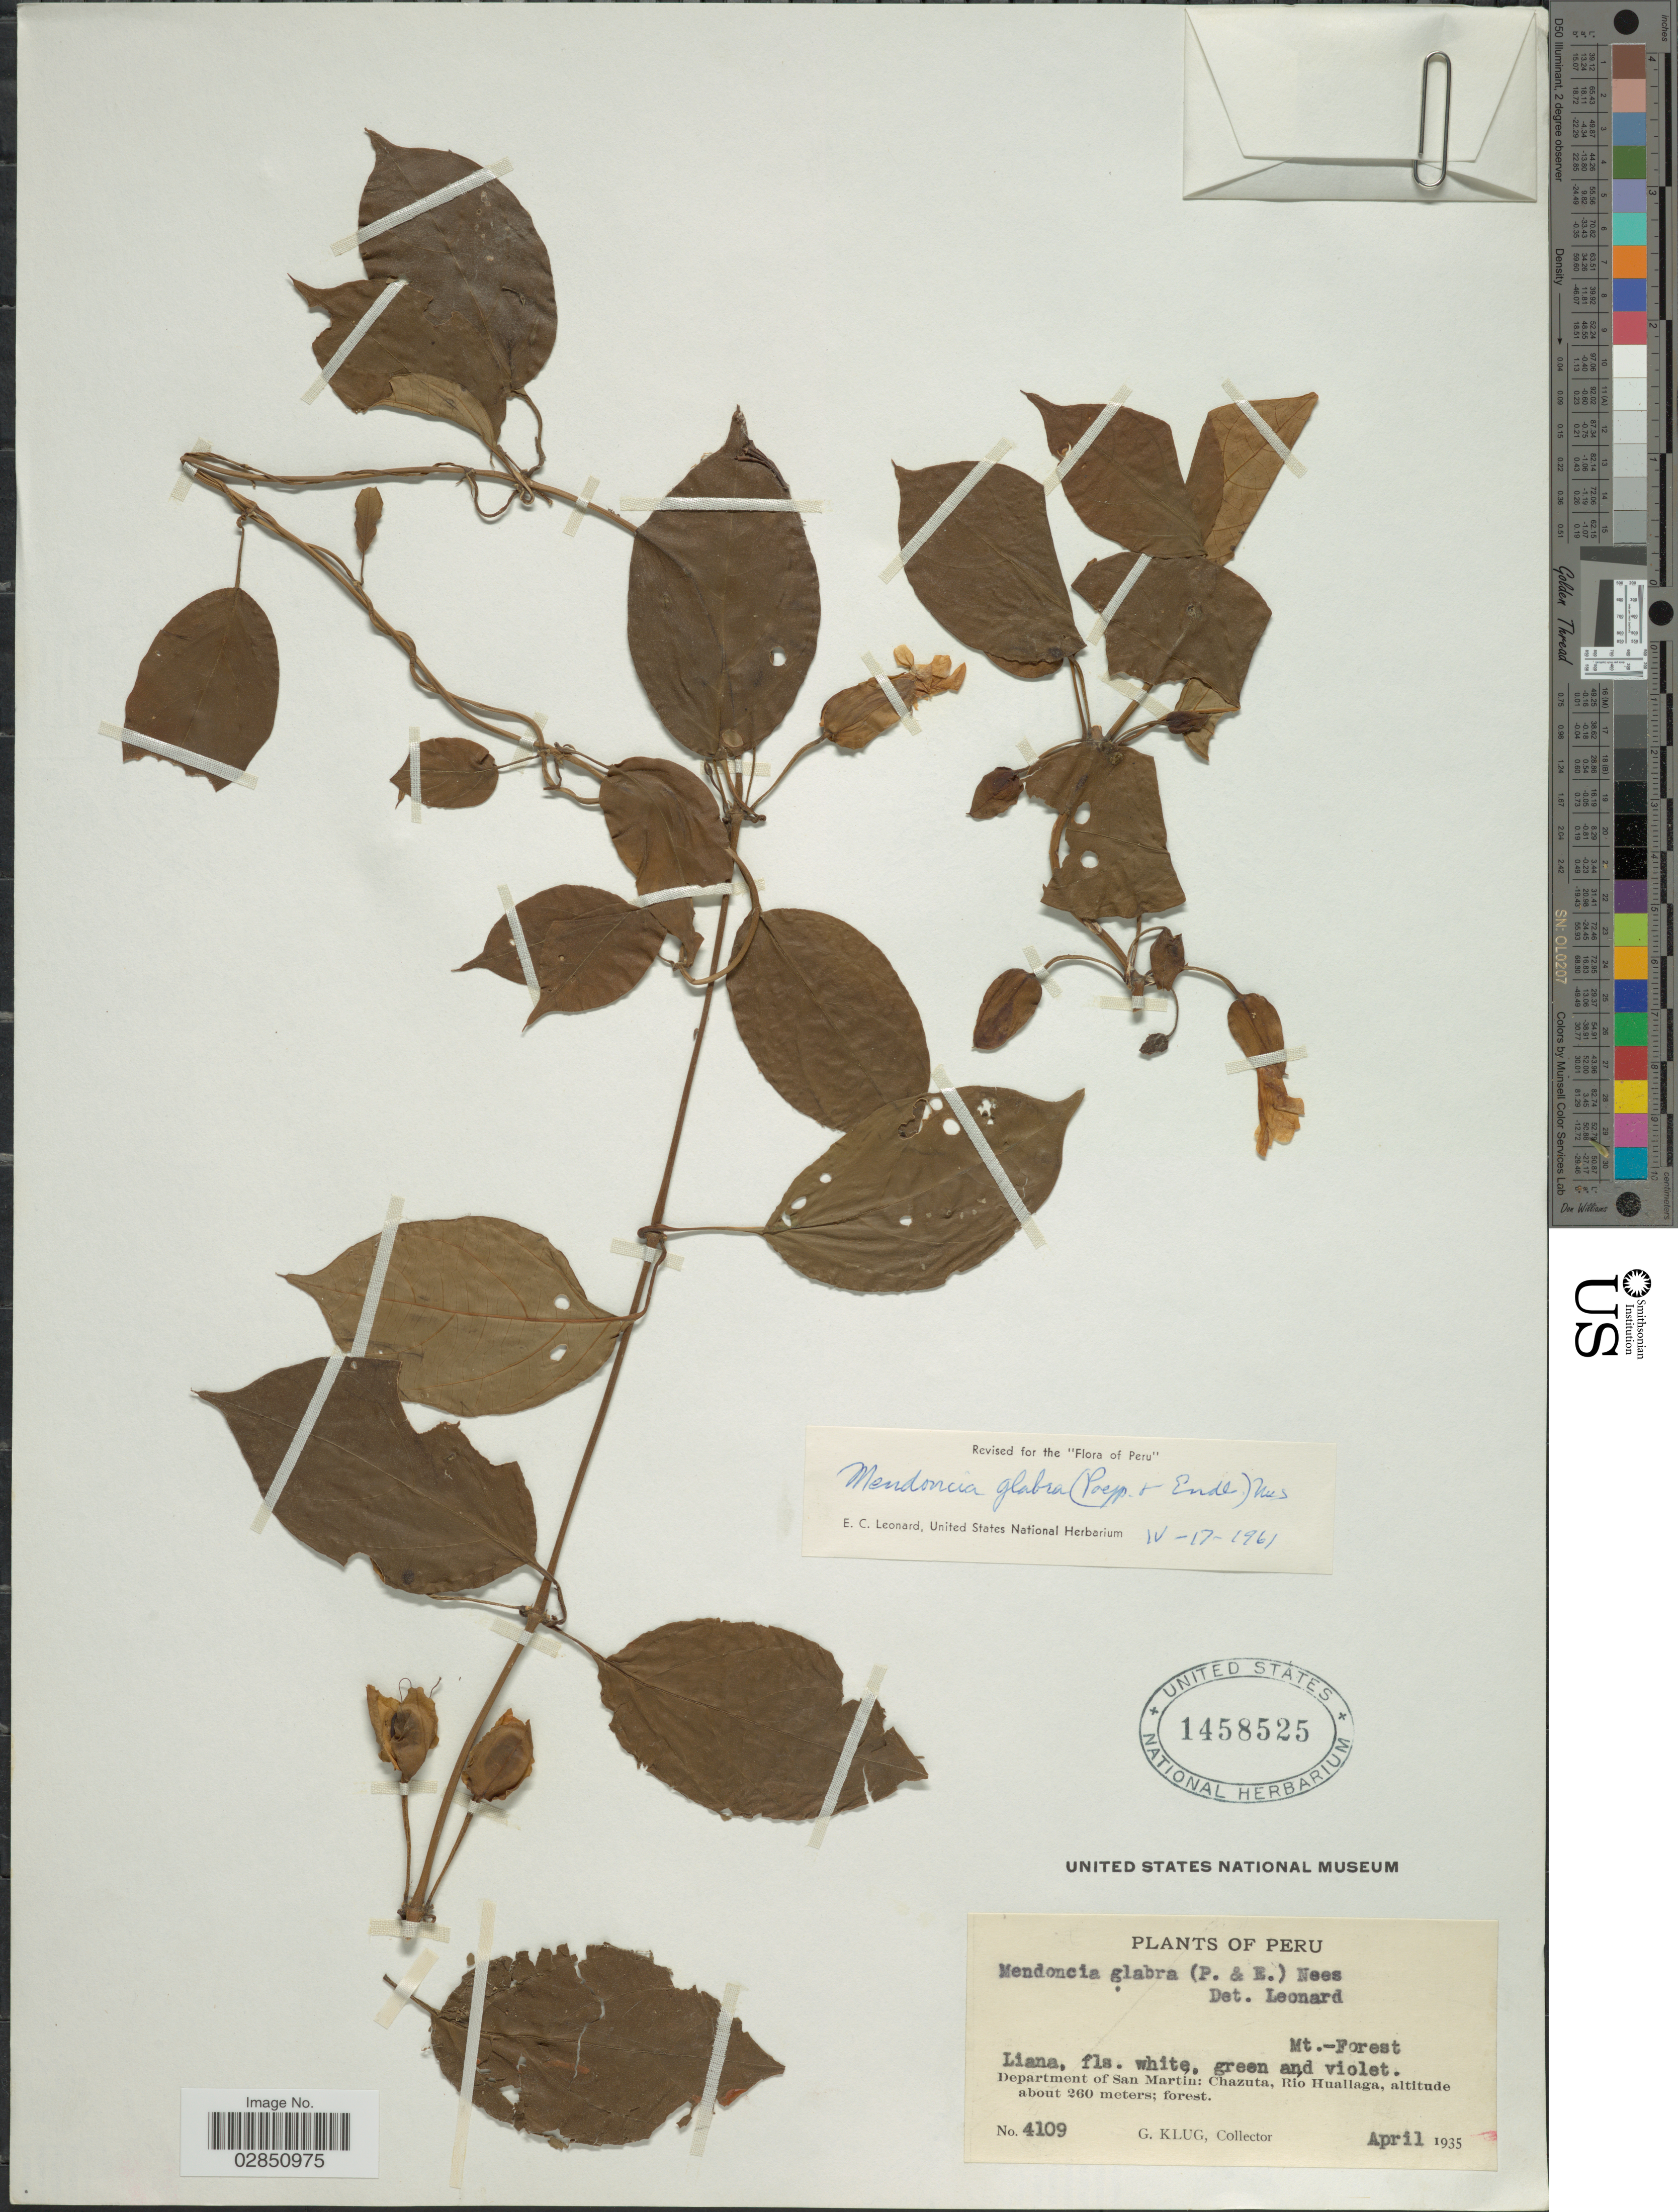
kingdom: Plantae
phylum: Tracheophyta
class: Magnoliopsida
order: Lamiales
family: Acanthaceae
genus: Mendoncia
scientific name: Mendoncia glabra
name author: (Poepp. & Endl.) Nees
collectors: G. Klug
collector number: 4109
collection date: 1935-04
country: Peru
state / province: San Martín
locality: Department of San Martin, Chazuta, Río Huallaga.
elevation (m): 260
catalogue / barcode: US 1458525